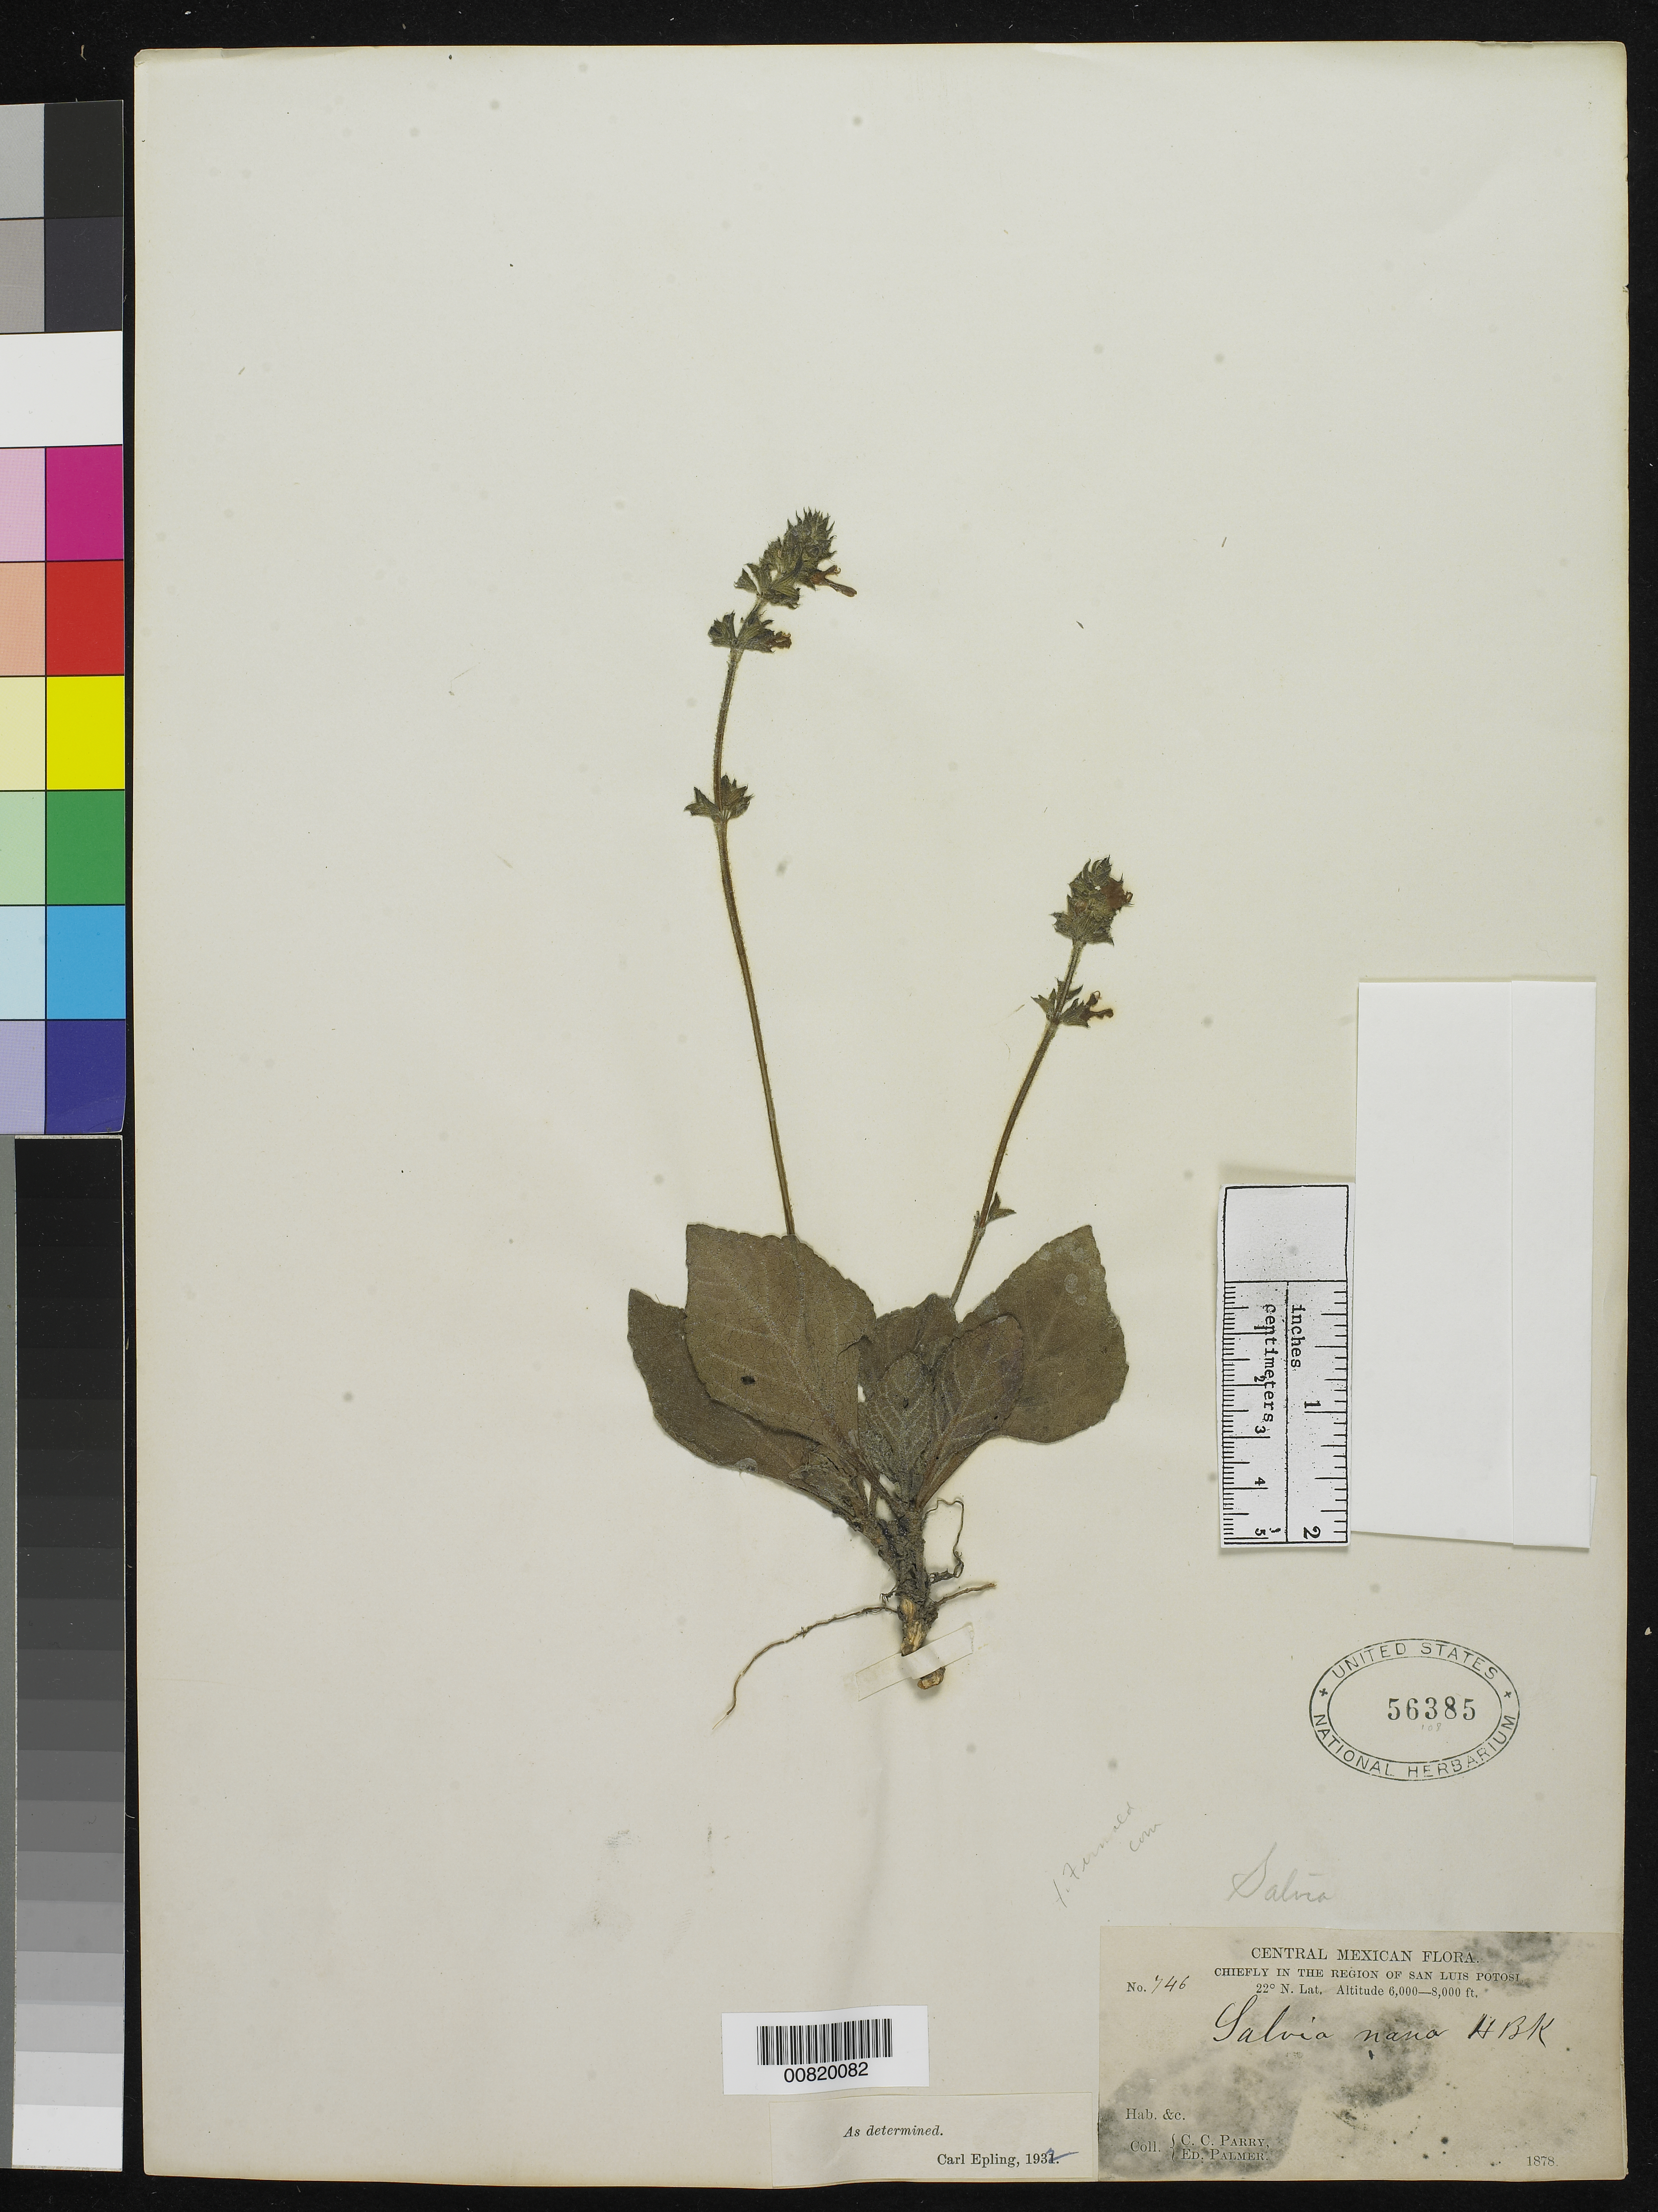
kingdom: Plantae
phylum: Tracheophyta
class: Magnoliopsida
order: Lamiales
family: Lamiaceae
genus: Salvia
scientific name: Salvia nana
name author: Kunth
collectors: C. C. Parry & E. Palmer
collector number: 746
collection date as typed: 1878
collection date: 1878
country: Mexico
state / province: San Luis Potosí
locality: Chiefly in the region of San Luis Potosí.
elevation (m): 1829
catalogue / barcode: US 56385